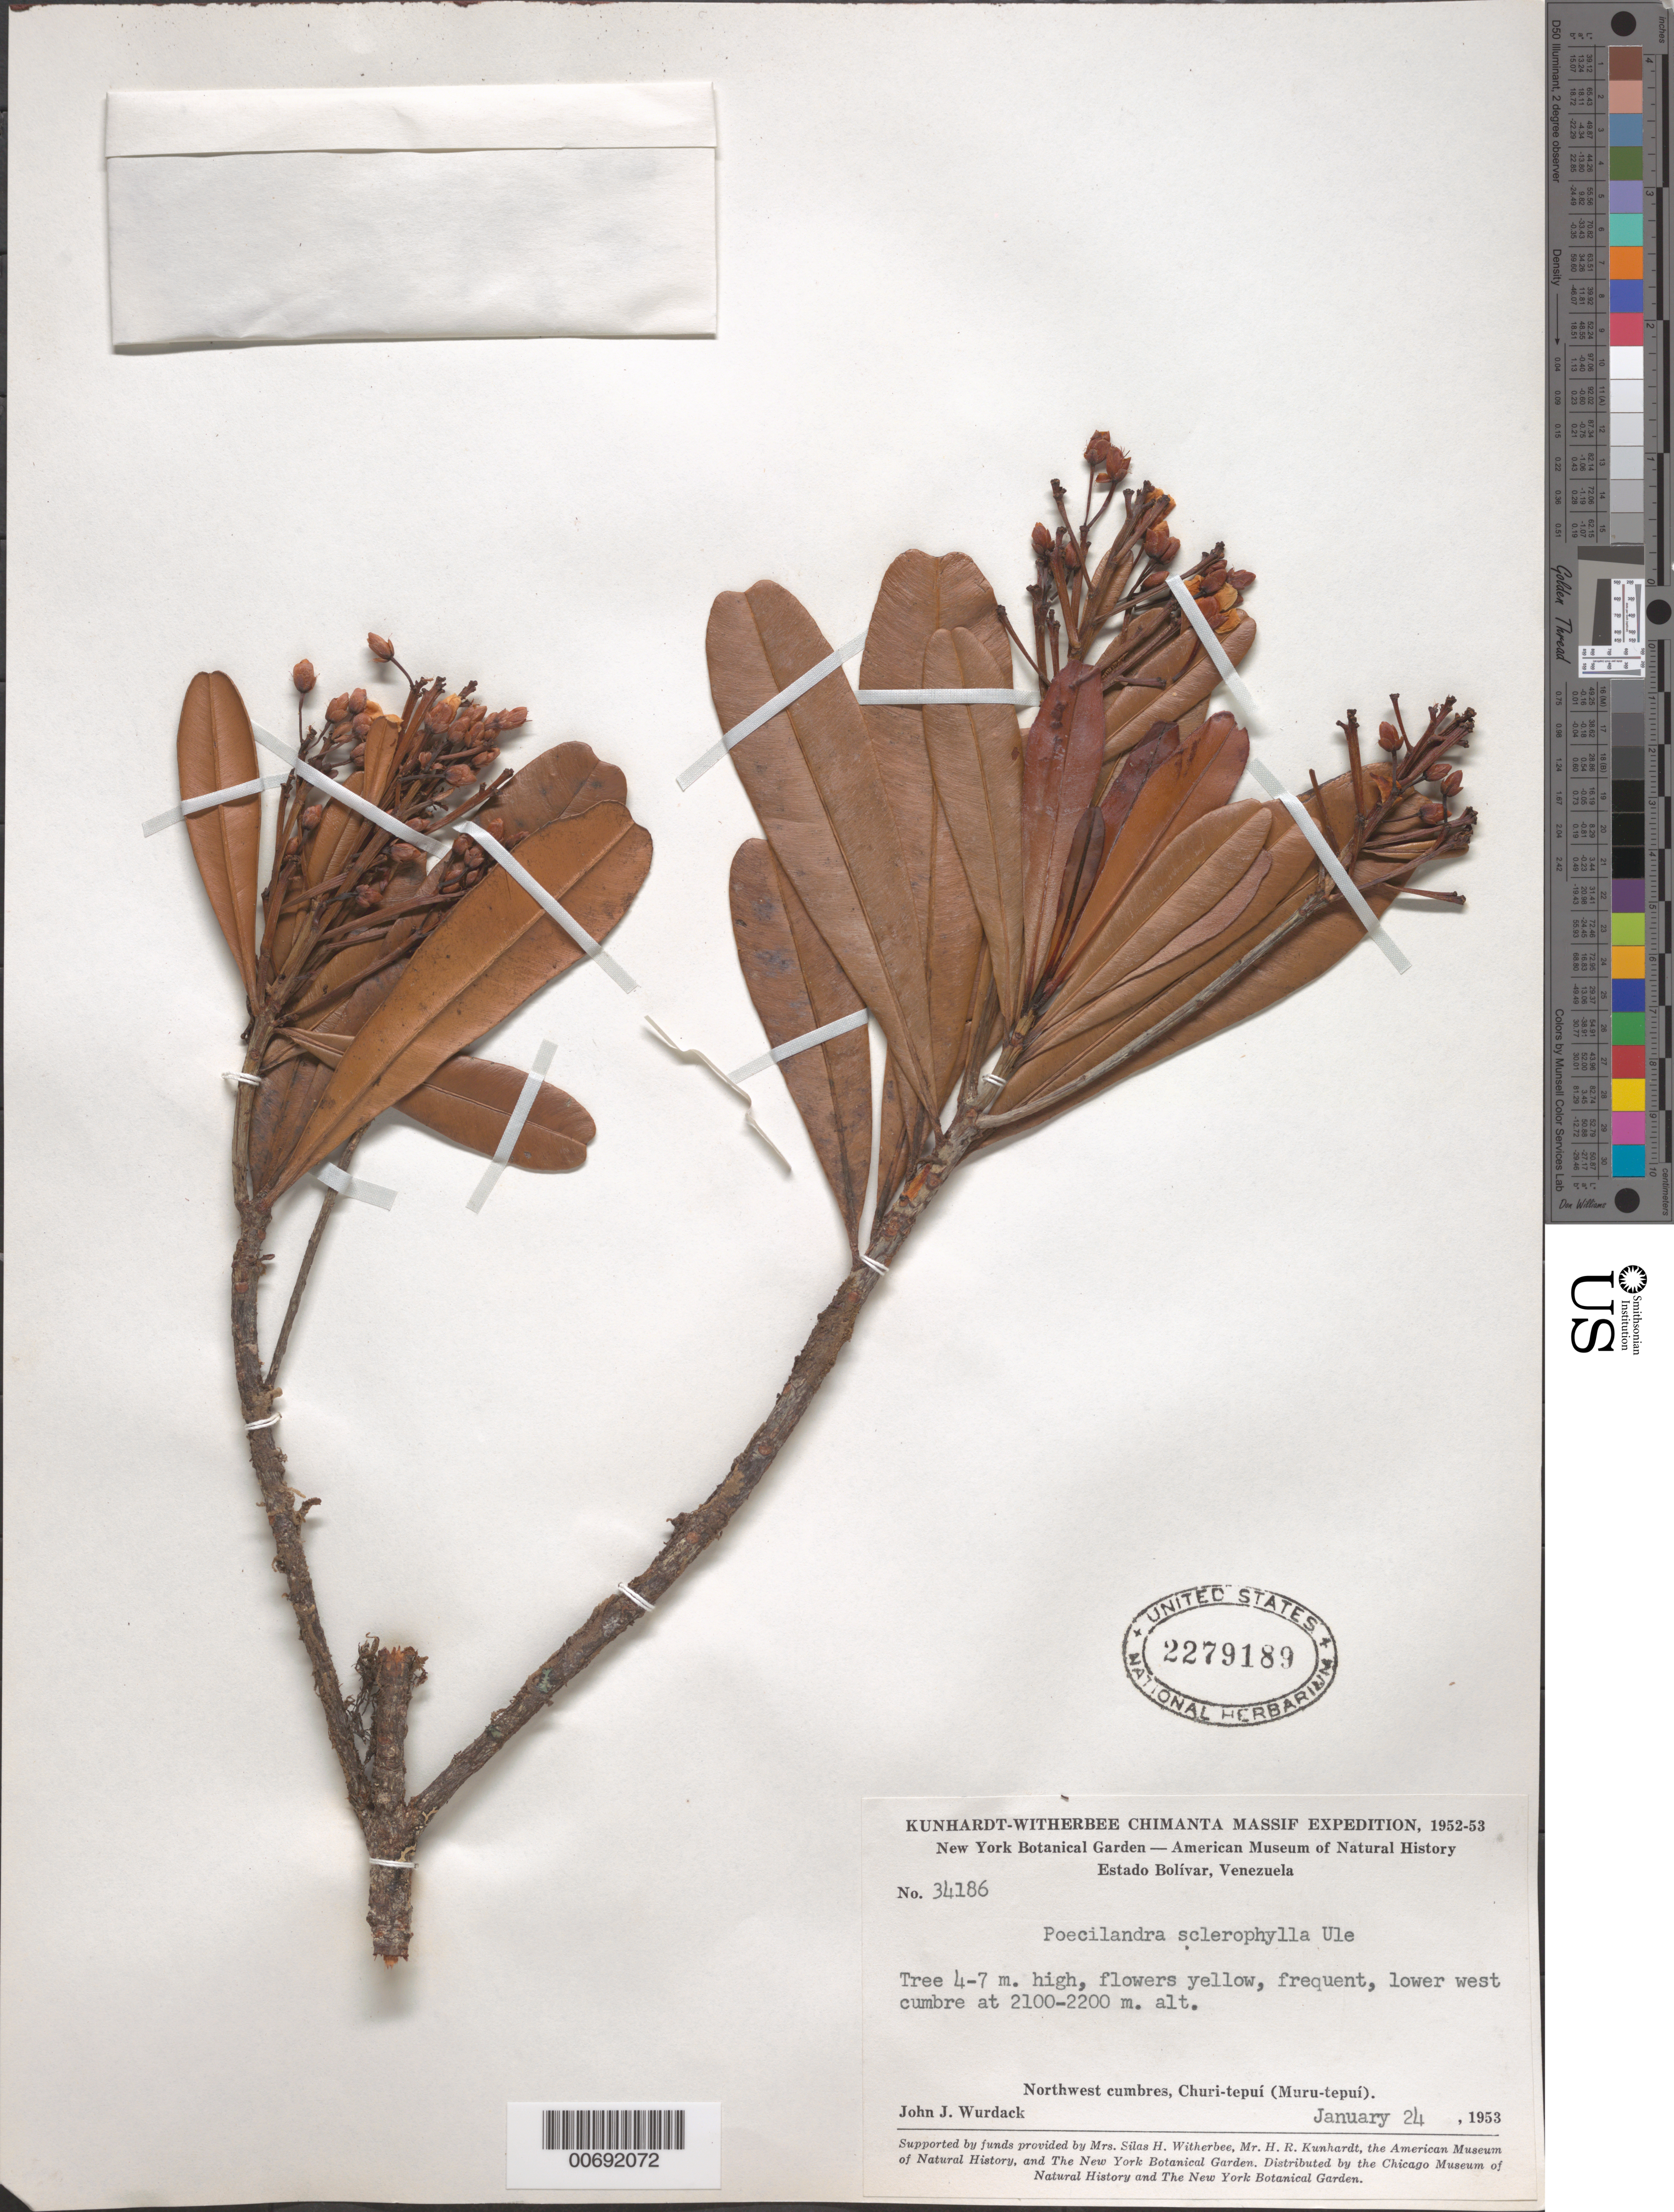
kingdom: Plantae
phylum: Tracheophyta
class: Magnoliopsida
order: Malpighiales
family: Ochnaceae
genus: Poecilandra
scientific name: Poecilandra sclerophylla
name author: Ule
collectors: J. J. Wurdack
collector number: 34186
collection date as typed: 24-Jan-53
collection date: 1953-01-24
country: Venezuela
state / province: Bolívar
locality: Churi-tepuí (Muru-tepuí)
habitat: Lower cumbre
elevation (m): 2100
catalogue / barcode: US 2279189